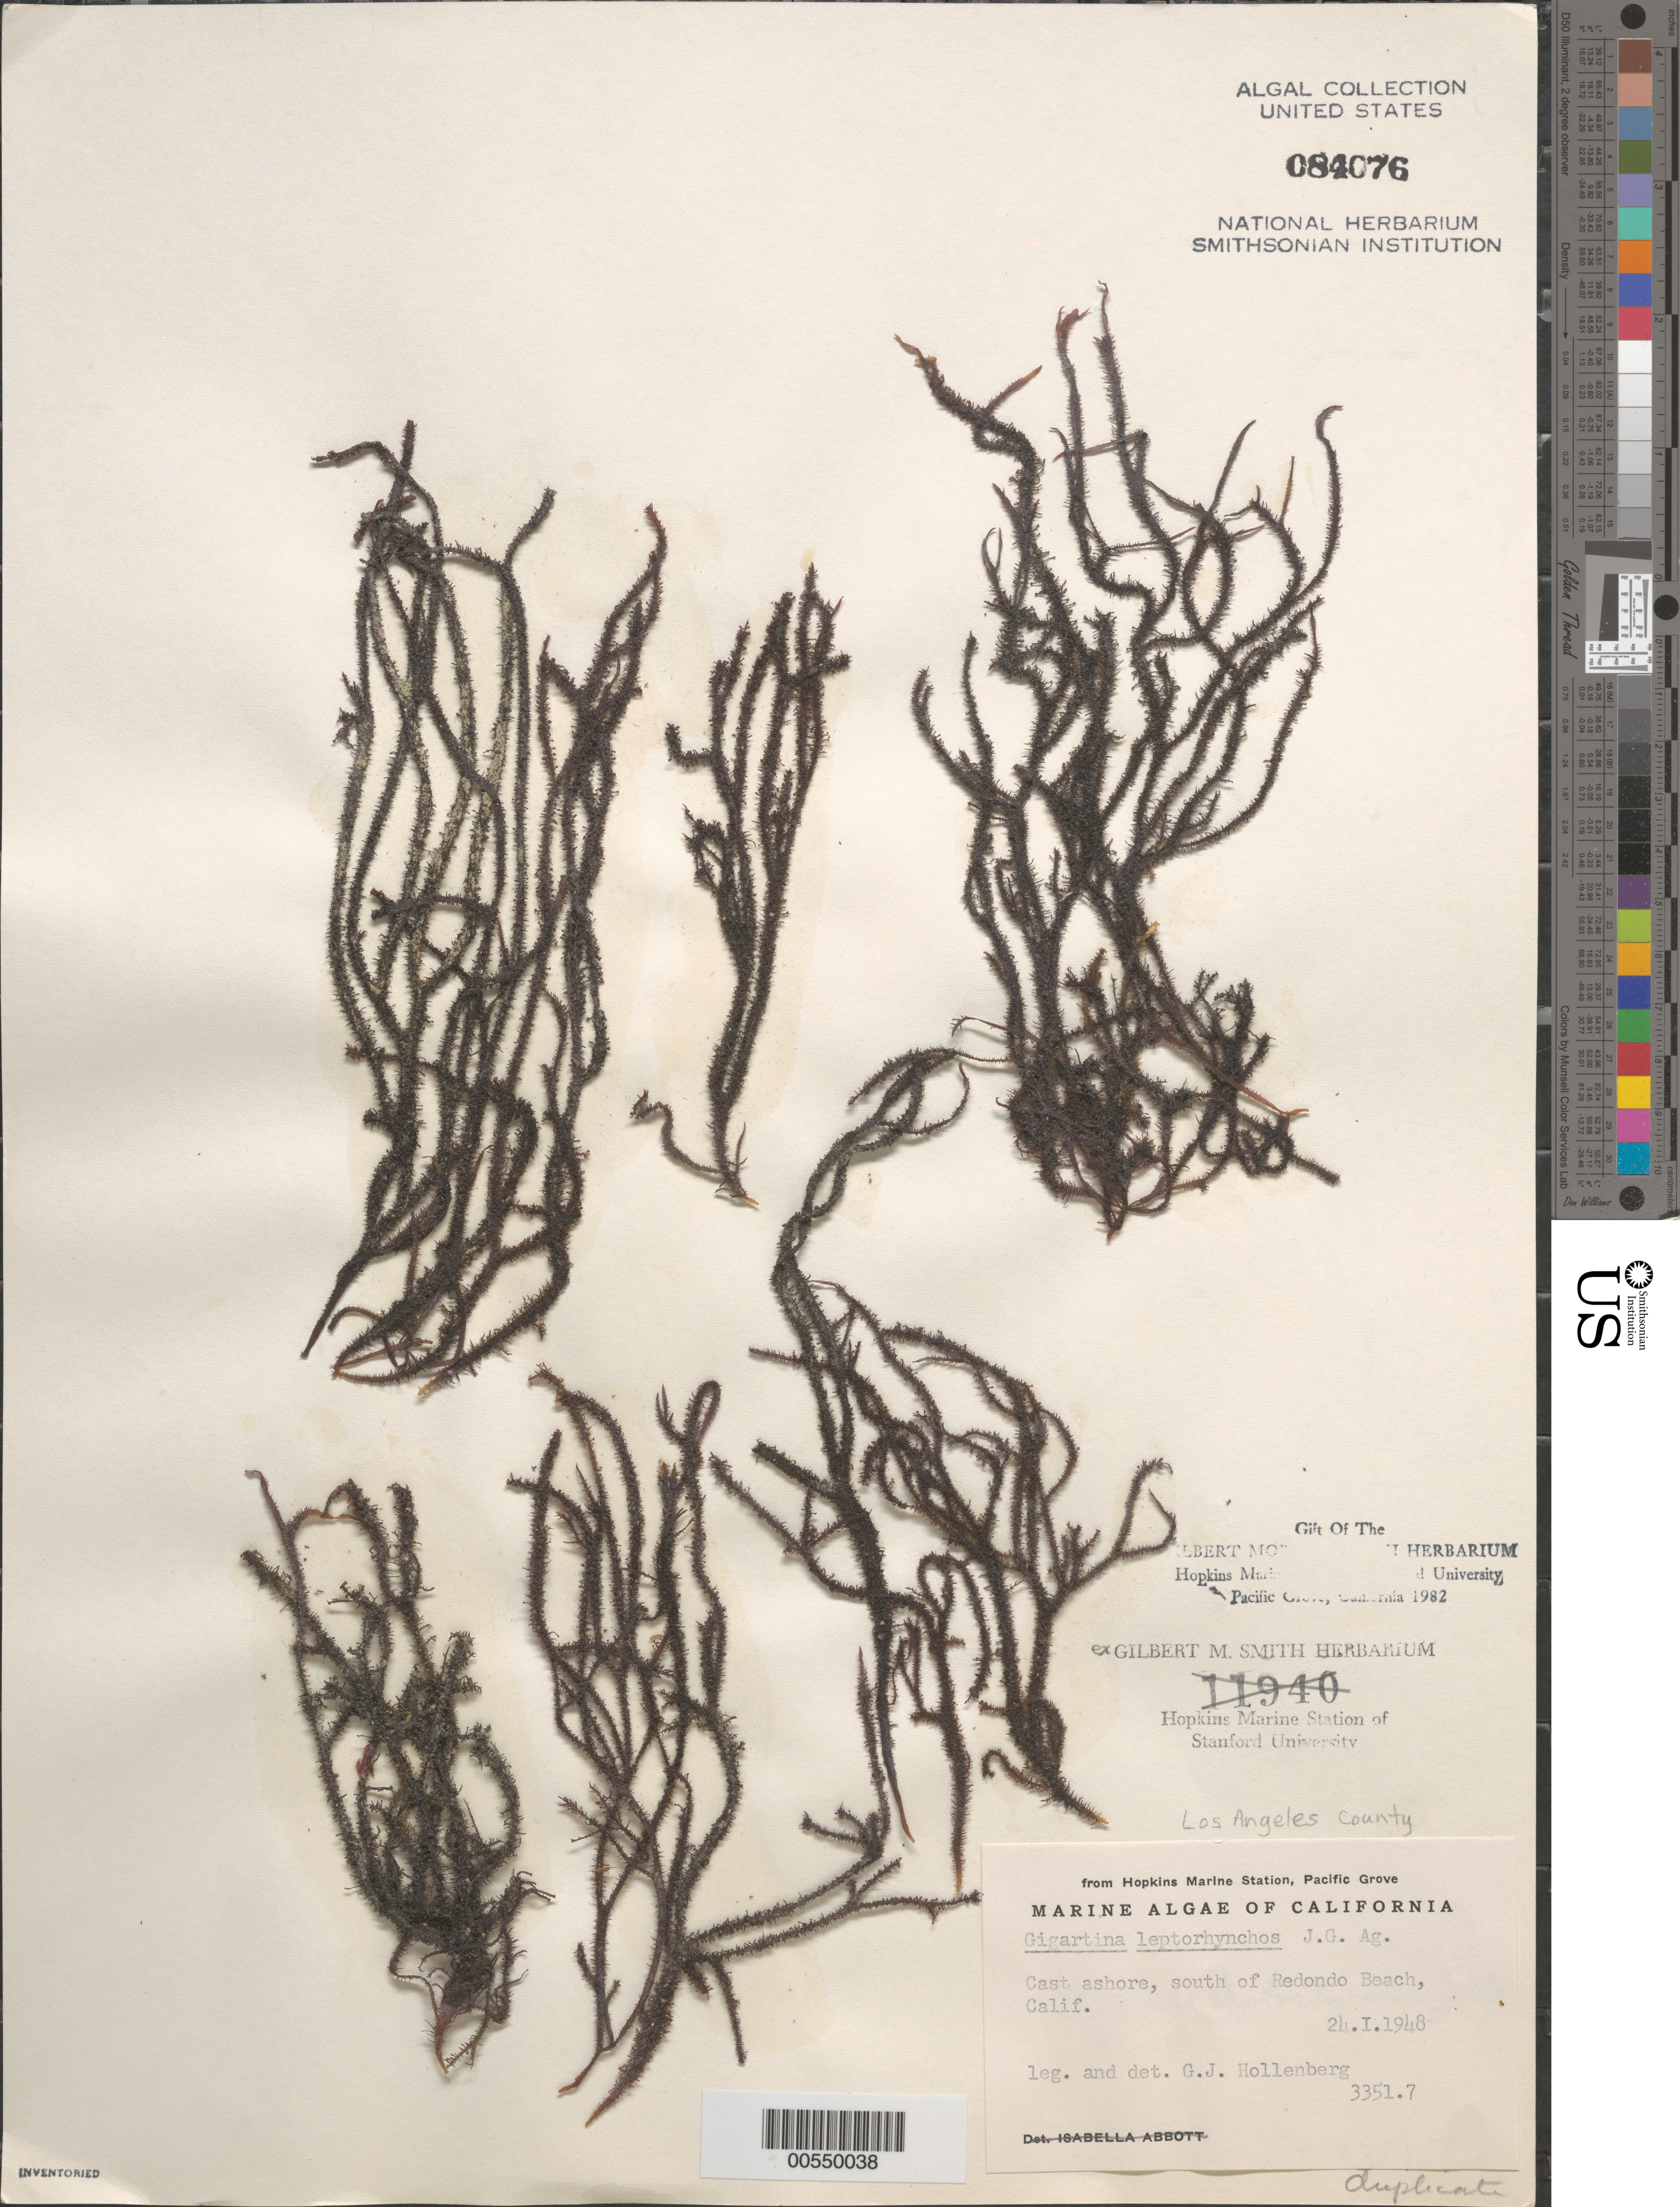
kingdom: Plantae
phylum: Rhodophyta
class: Florideophyceae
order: Gigartinales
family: Gigartinaceae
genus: Mazzaella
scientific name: Mazzaella leptorhynchos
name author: (J. Agardh) Leister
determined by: Algae name updating Project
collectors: G. Hollenberg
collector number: GJH 3351.7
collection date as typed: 24 Jan 1948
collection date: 1948-01-24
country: United States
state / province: California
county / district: Los Angeles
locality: South of Redondo Beach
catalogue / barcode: US 84076